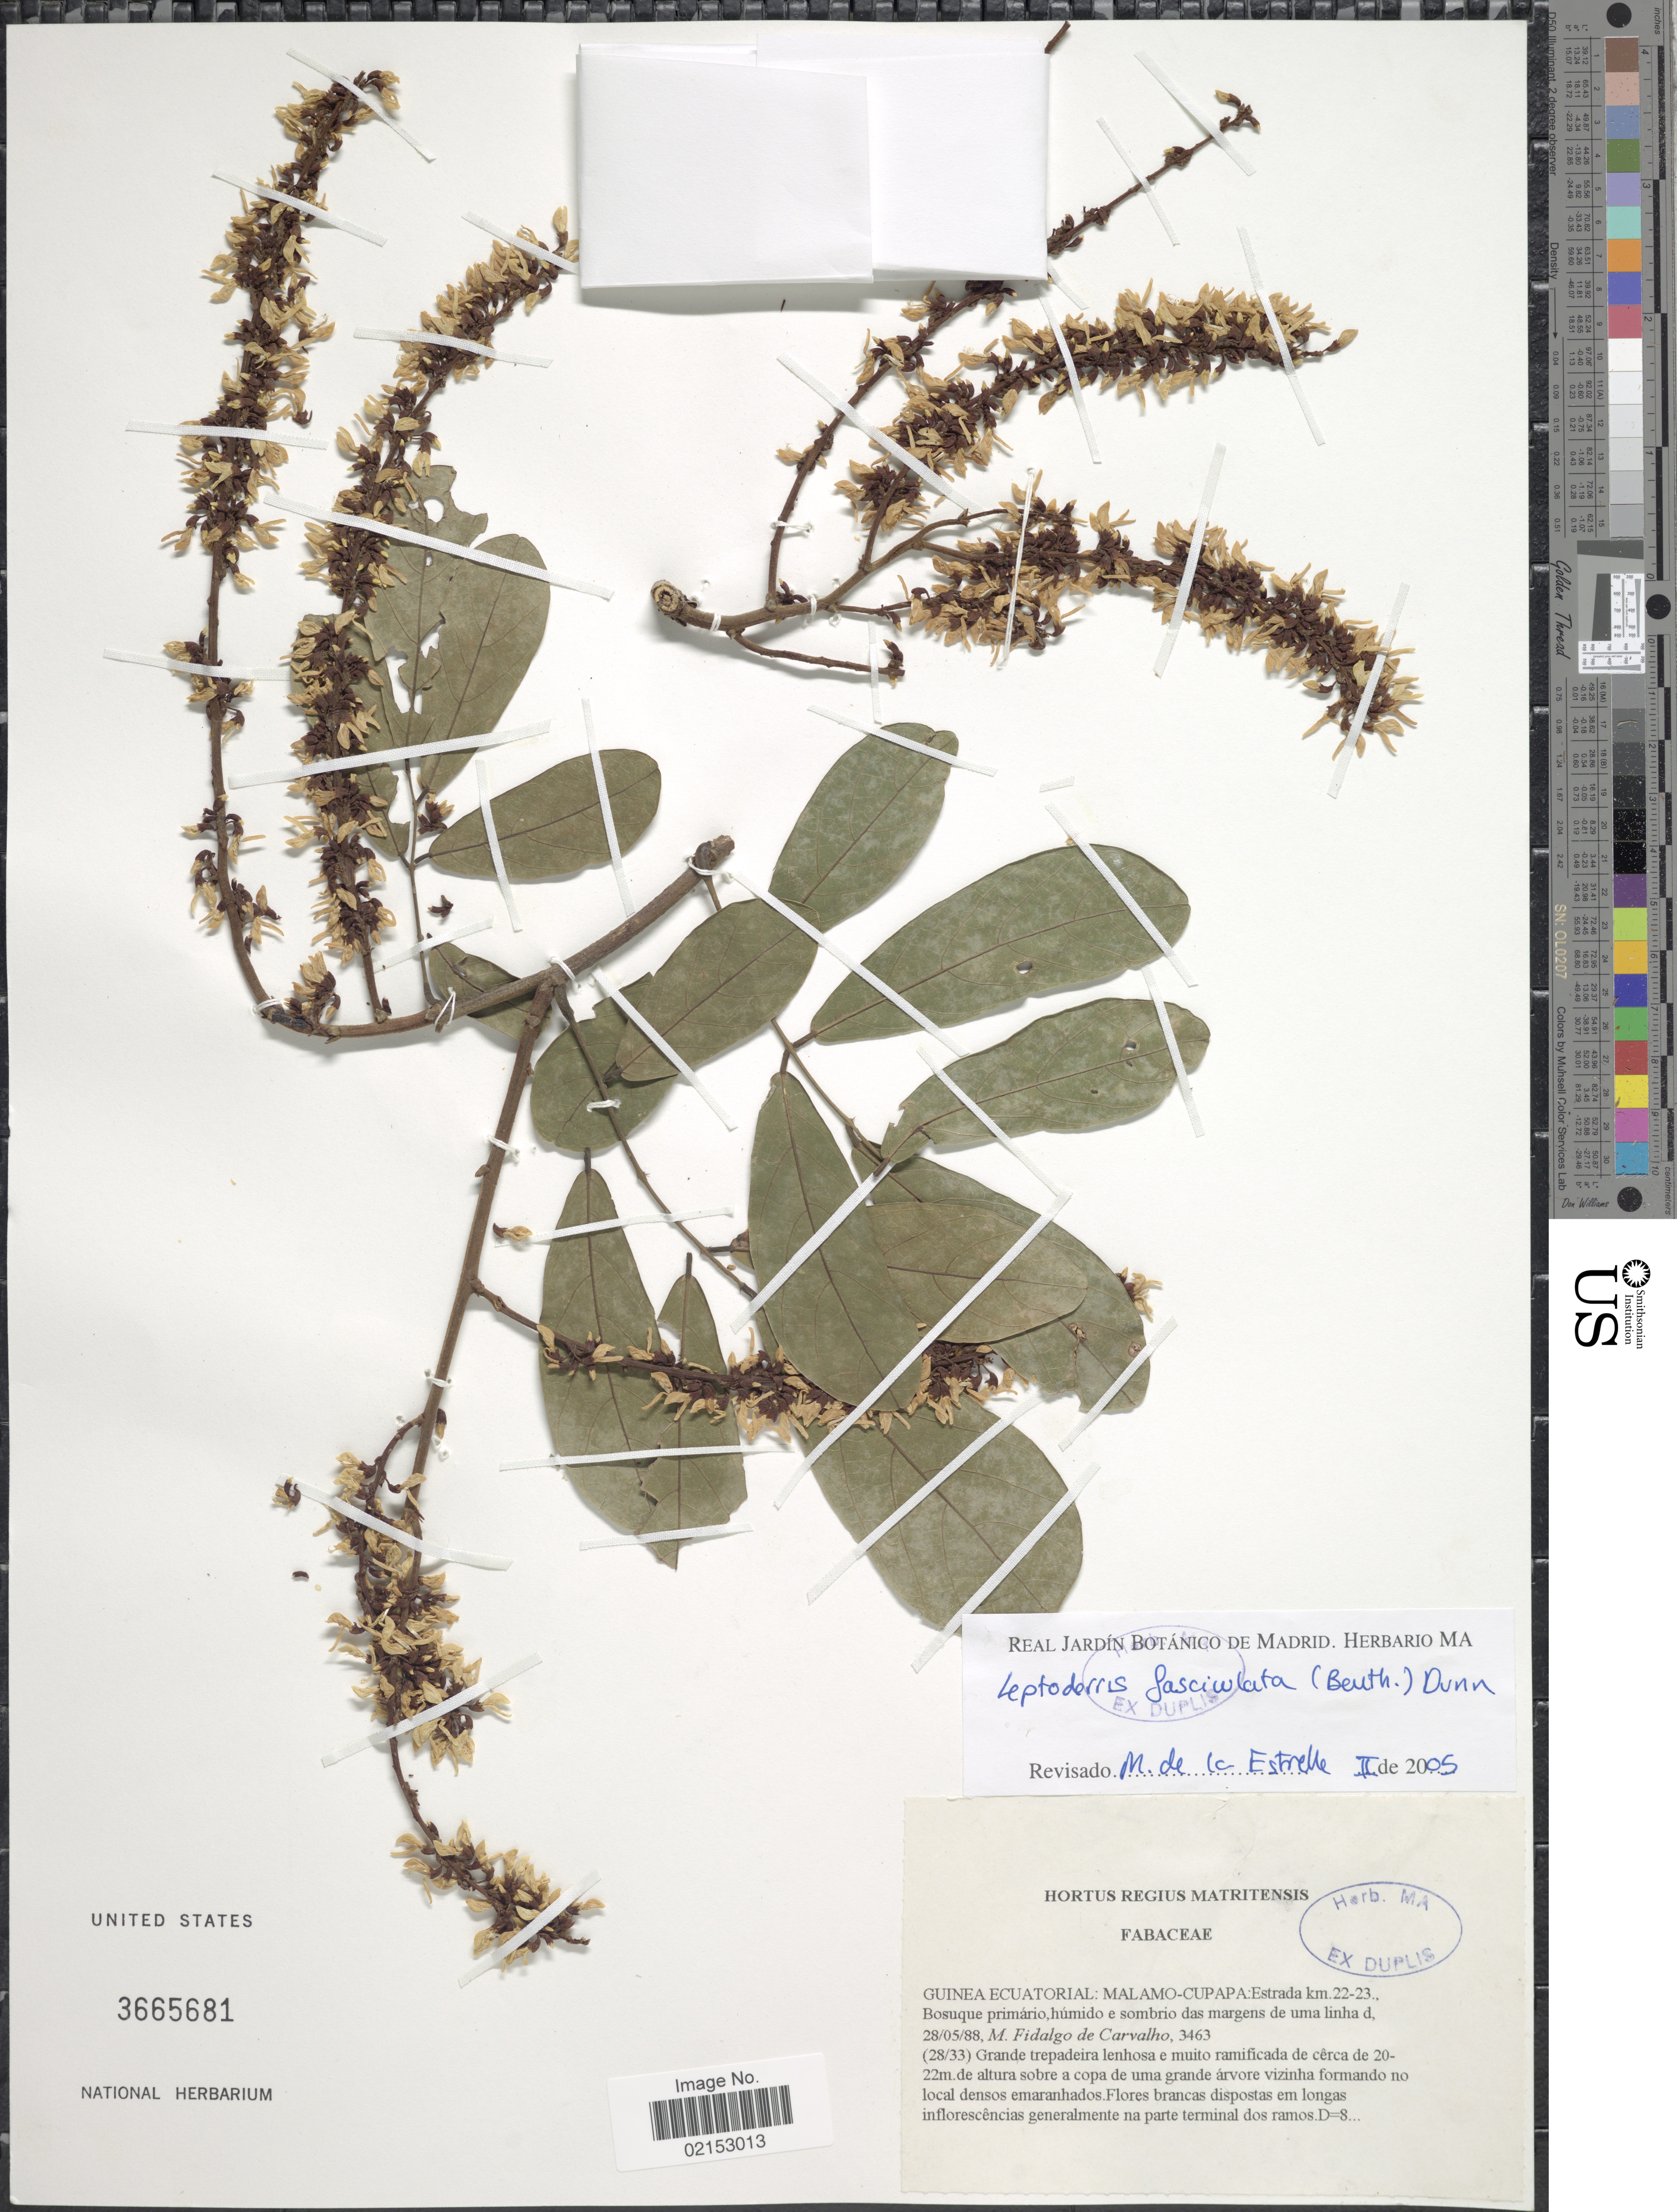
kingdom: Plantae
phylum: Tracheophyta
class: Magnoliopsida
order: Fabales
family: Fabaceae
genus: Leptoderris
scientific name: Leptoderris fasciculata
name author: (Benth.) Dunn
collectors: M. Fidalgo de Carvalho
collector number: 3463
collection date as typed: Transcribed d/m/y: 28/5/88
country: Equatorial Guinea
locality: Guinea Ecuatorial: Malamo-Cupapa: Estrada km 22-23., Bosque primário, húmido e sombrio das margens de uma linha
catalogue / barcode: US 3665681